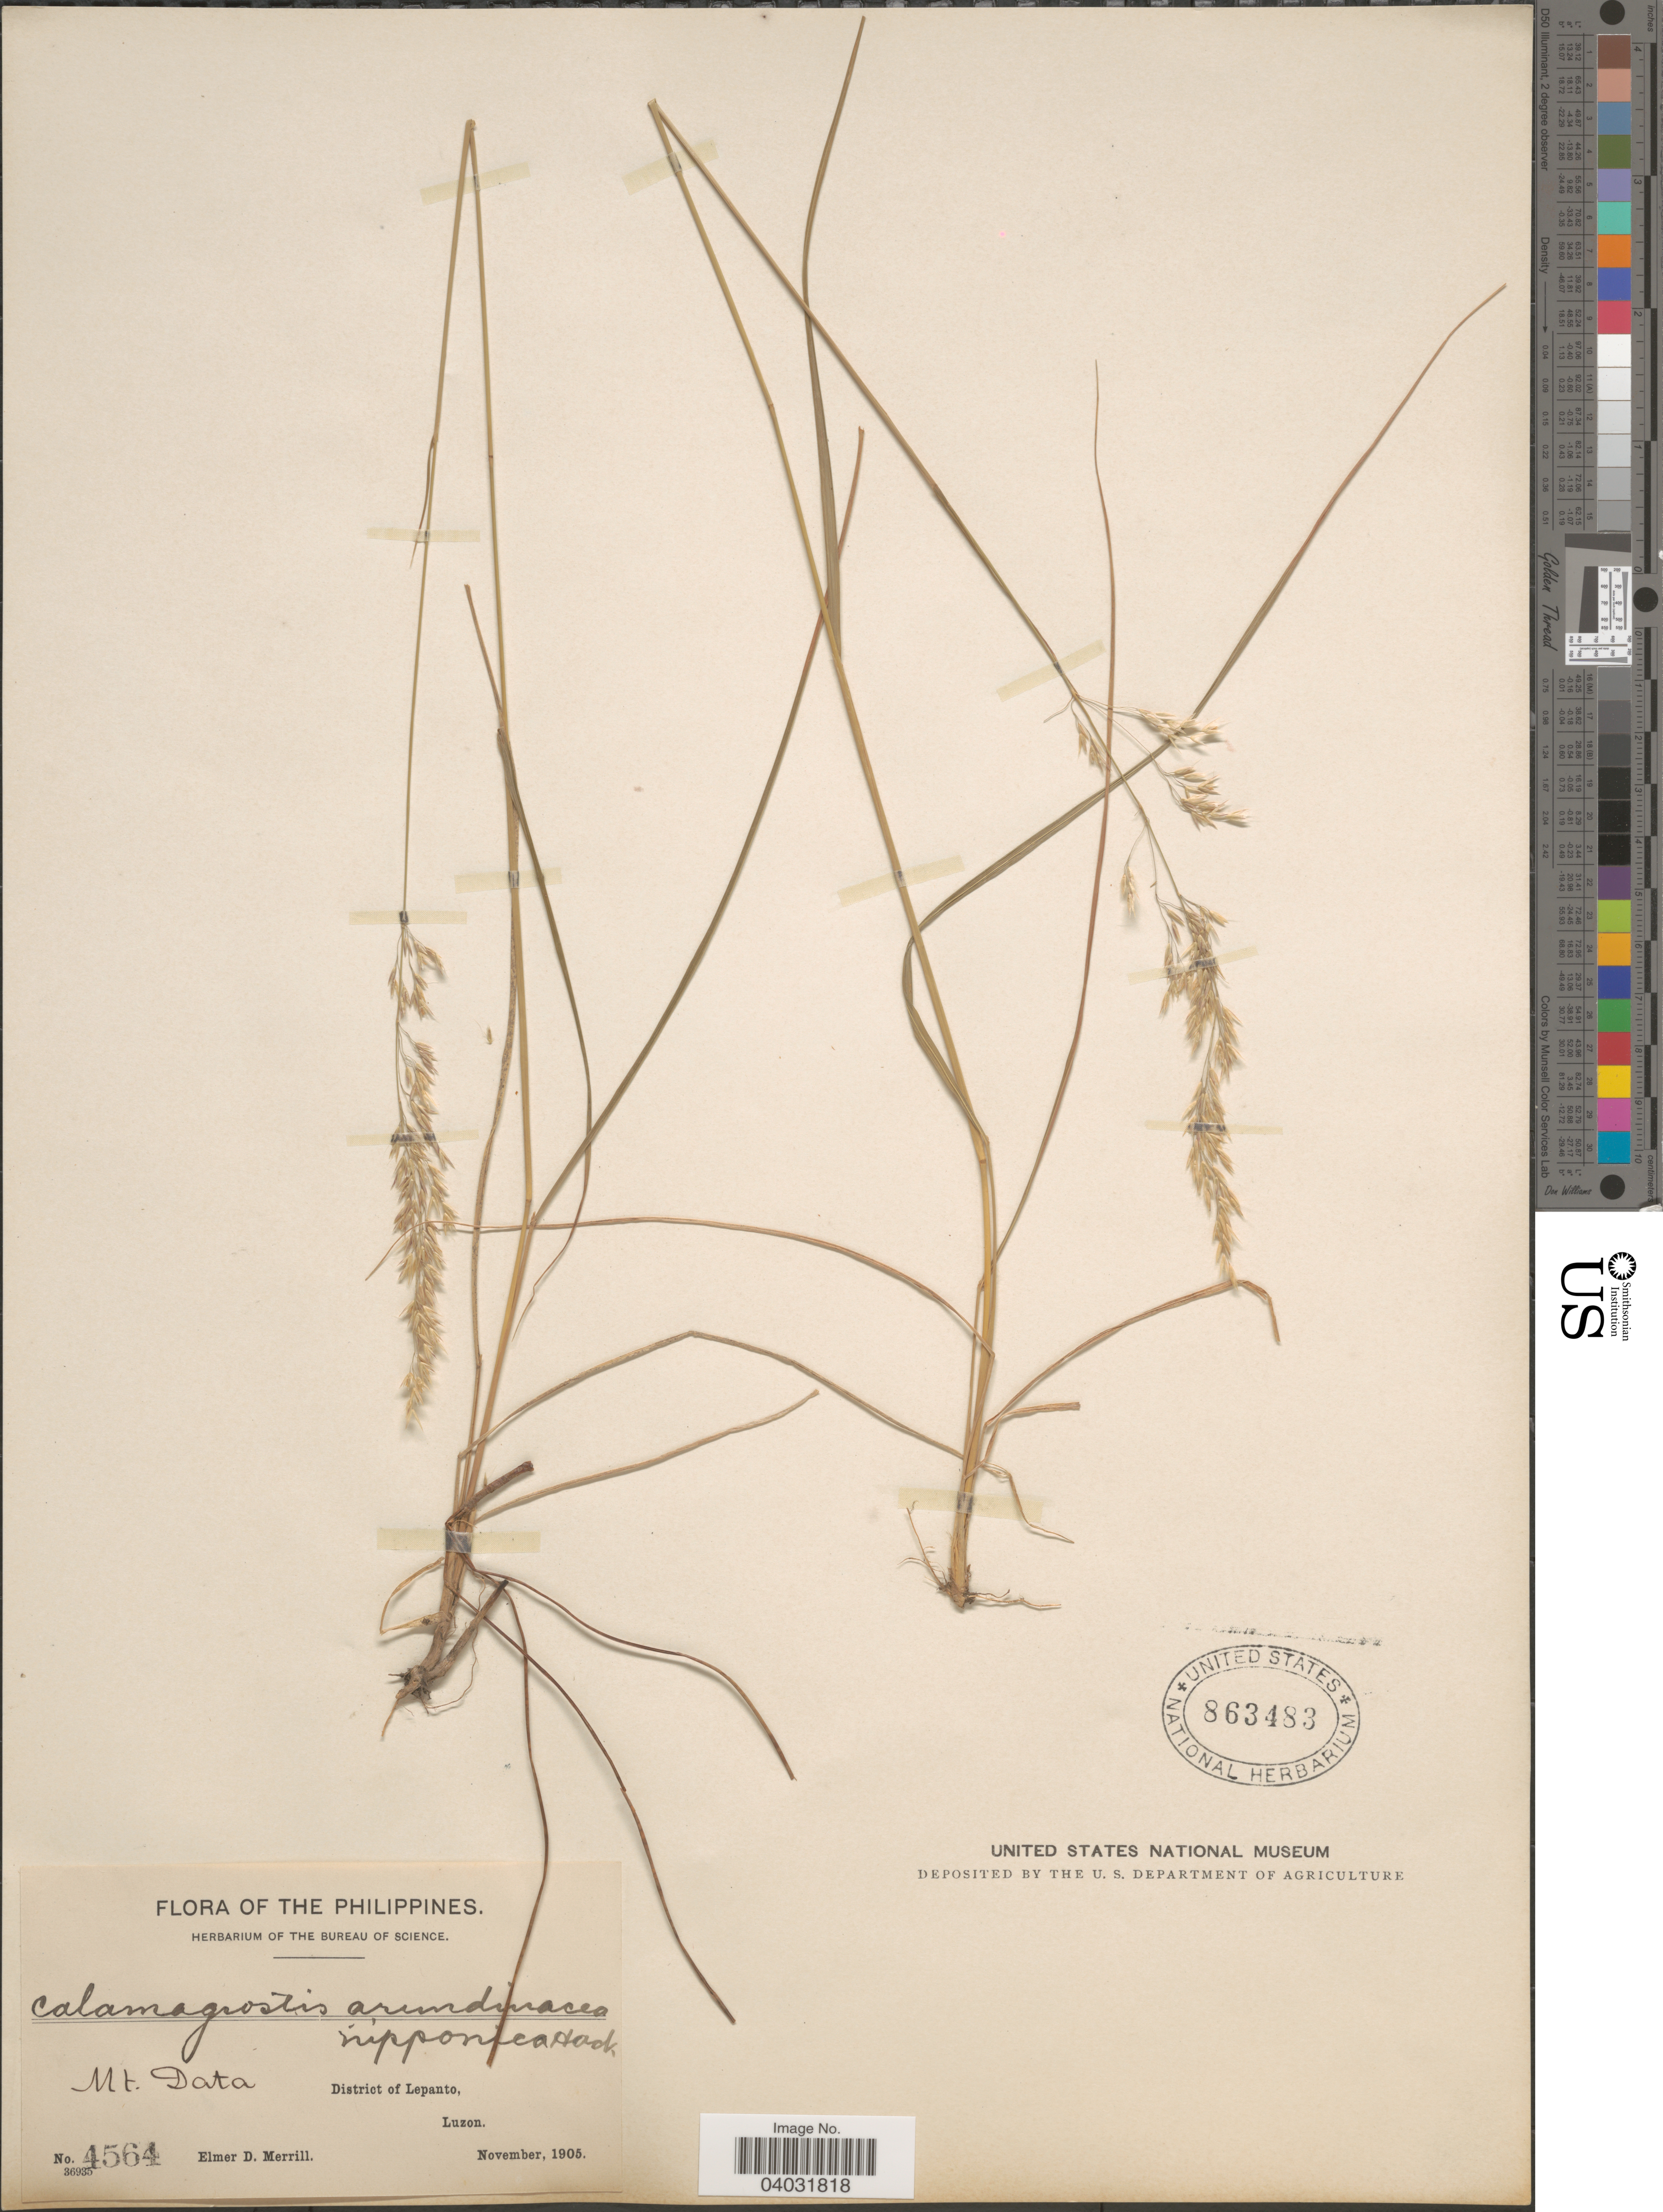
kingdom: Plantae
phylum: Tracheophyta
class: Liliopsida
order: Poales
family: Poaceae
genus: Calamagrostis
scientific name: Calamagrostis arundinacea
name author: (L.) Roth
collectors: E. D. Merrill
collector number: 4564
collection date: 1905-11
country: Philippines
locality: Mt. Data. District of Lepanto, Luzon.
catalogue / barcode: US 863483